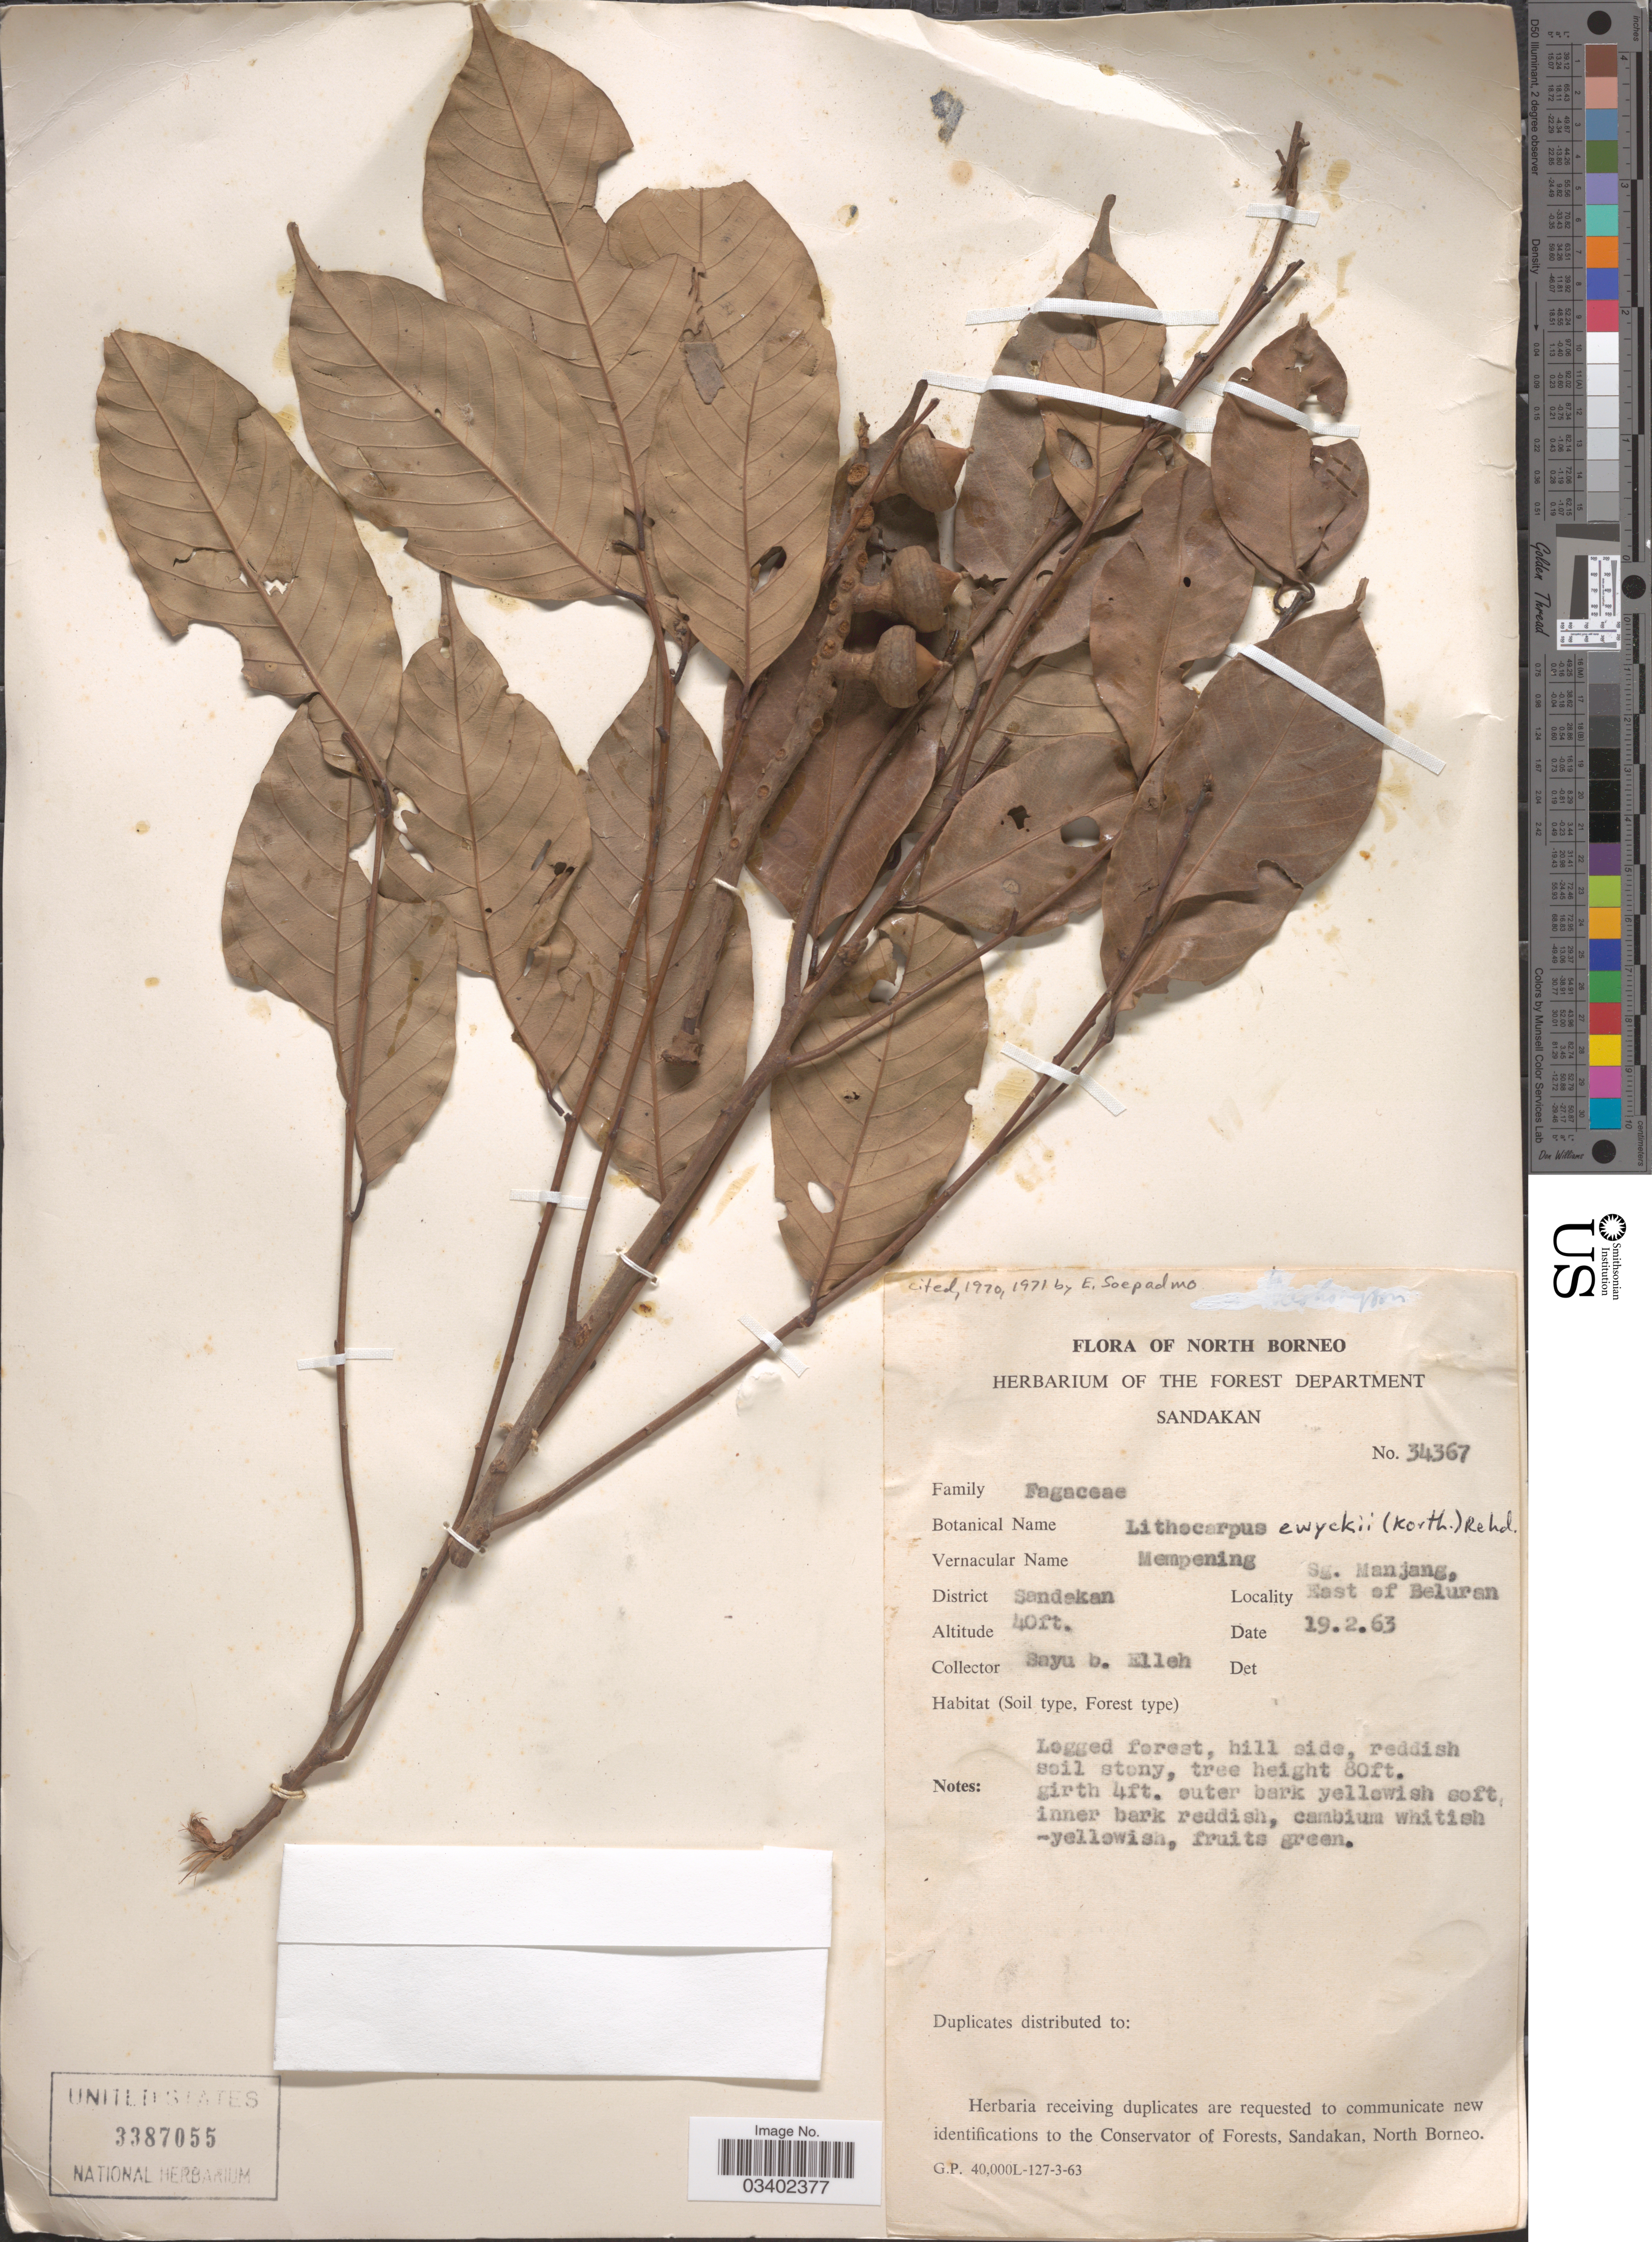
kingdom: Plantae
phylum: Tracheophyta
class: Magnoliopsida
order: Fagales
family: Fagaceae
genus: Lithocarpus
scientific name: Lithocarpus ewyckii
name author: (Korth.) Rehder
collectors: S. Elleh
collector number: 34367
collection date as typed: Transcribed d/m/y: 19/2/63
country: Malaysia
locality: North Borneo. District Sandakan. Sg. Manjang, East of Beluran.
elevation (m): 12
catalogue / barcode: US 3387055